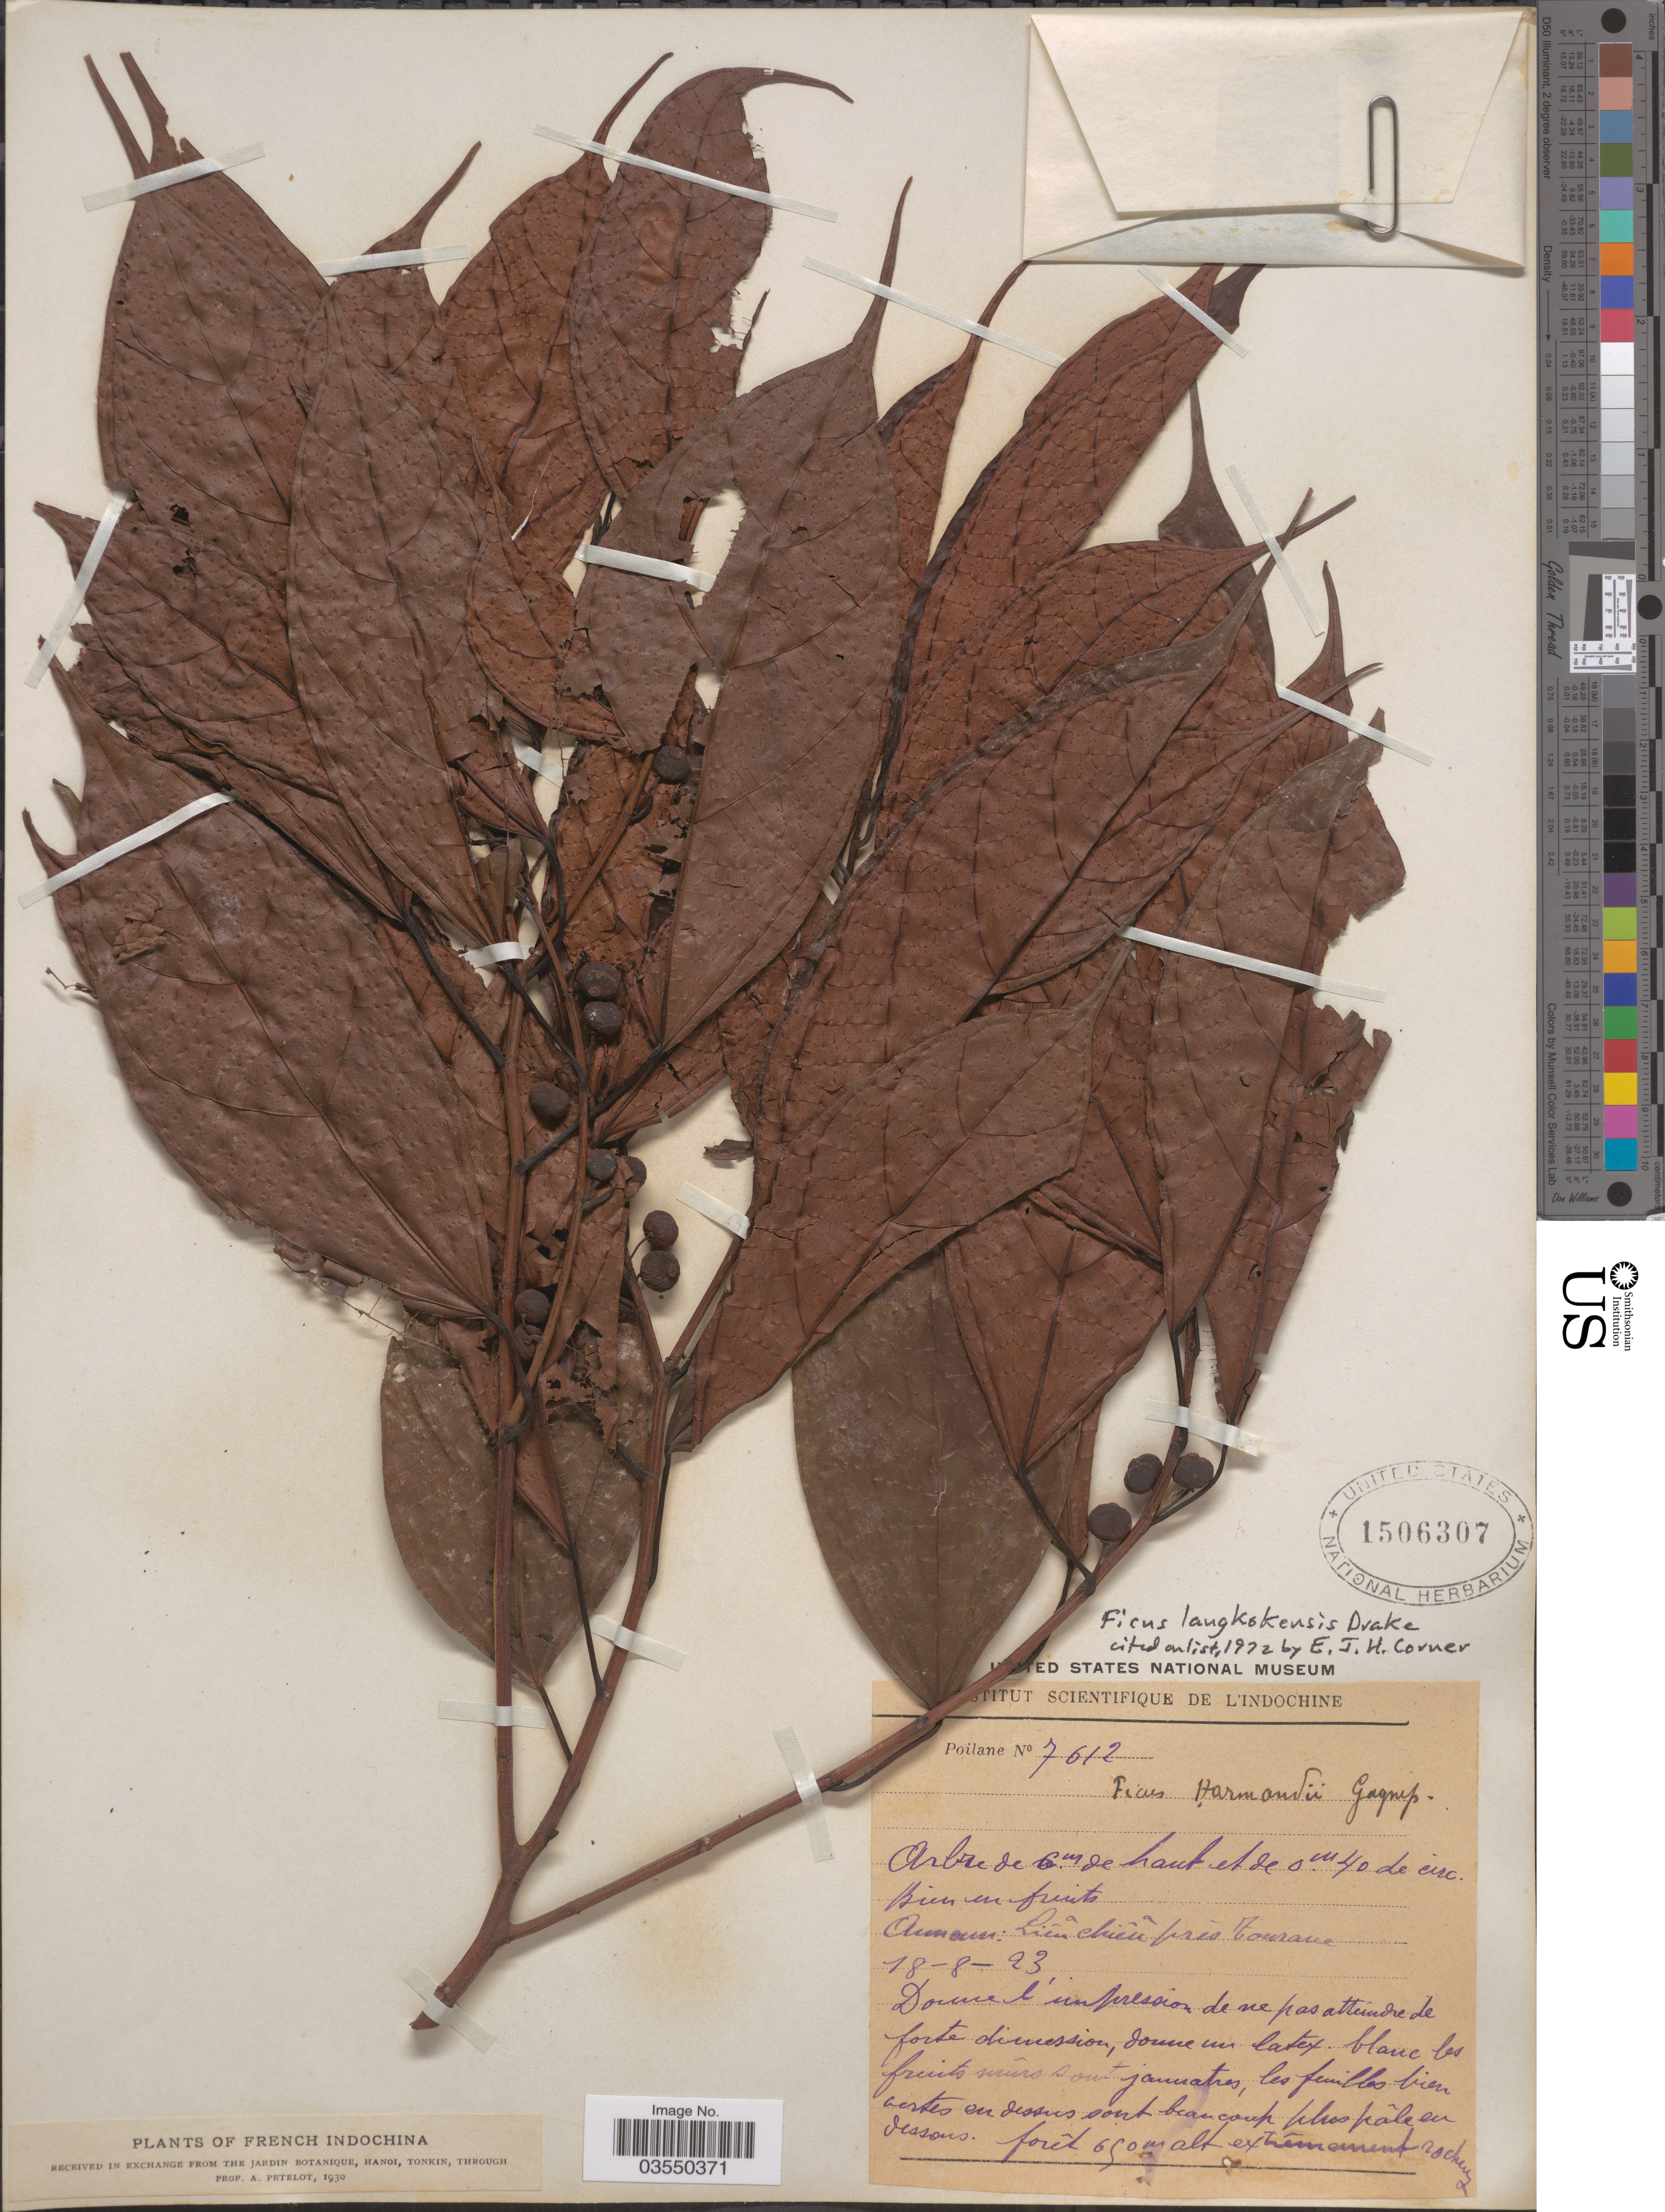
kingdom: Plantae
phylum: Tracheophyta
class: Magnoliopsida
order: Rosales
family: Moraceae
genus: Ficus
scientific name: Ficus langkokensis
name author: Drake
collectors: -. Poilane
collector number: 7612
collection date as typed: Transcribed d/m/y: 18/8/23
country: Vietnam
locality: French Indochina. Annam: Lién Chien prés Zourane.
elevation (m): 650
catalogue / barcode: US 1506307